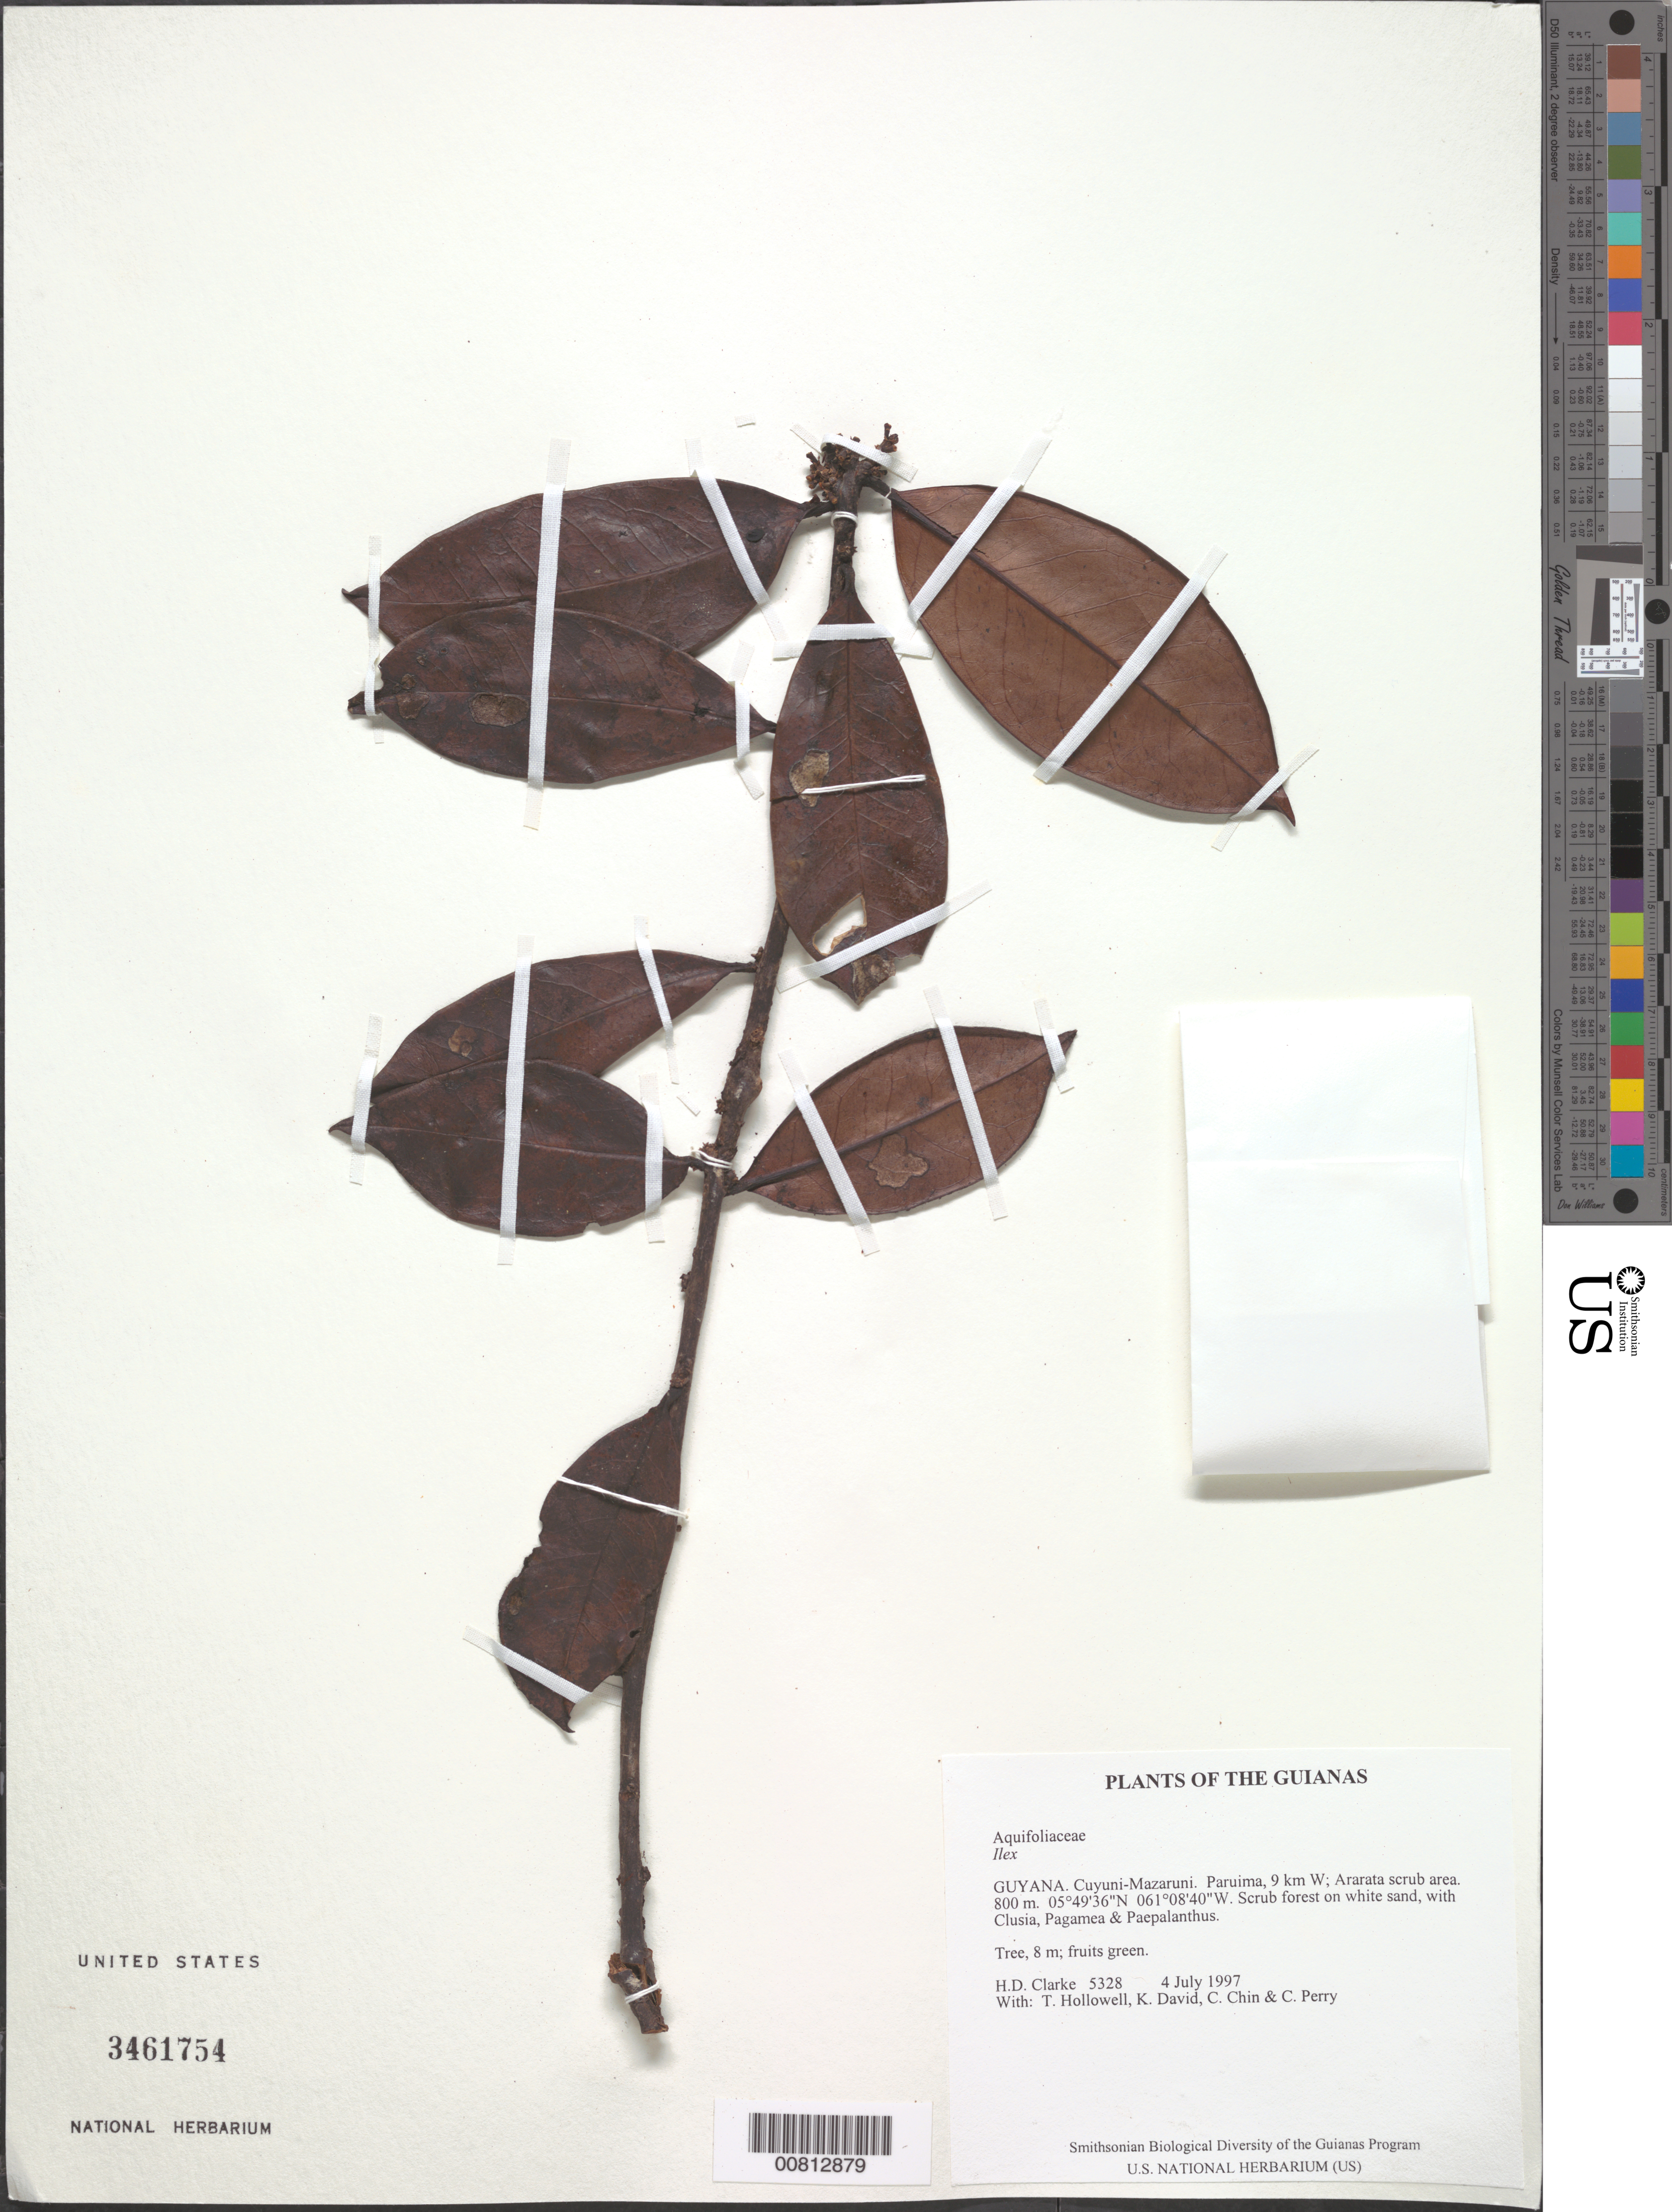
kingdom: Plantae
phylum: Tracheophyta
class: Magnoliopsida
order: Aquifoliales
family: Aquifoliaceae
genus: Ilex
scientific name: Ilex sp.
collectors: H. D. Clarke, T. Hollowell, K. David, C. Chin & C. Perry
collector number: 5328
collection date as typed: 4 July 1997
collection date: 1997-07-04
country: Guyana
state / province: Cuyuni-Mazaruni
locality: Paruima, 9 km W; Ararata scrub area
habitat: Scrub forest on white sand, with Clusia, Pagamea & Paepalanthus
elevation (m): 800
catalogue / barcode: US 3461754